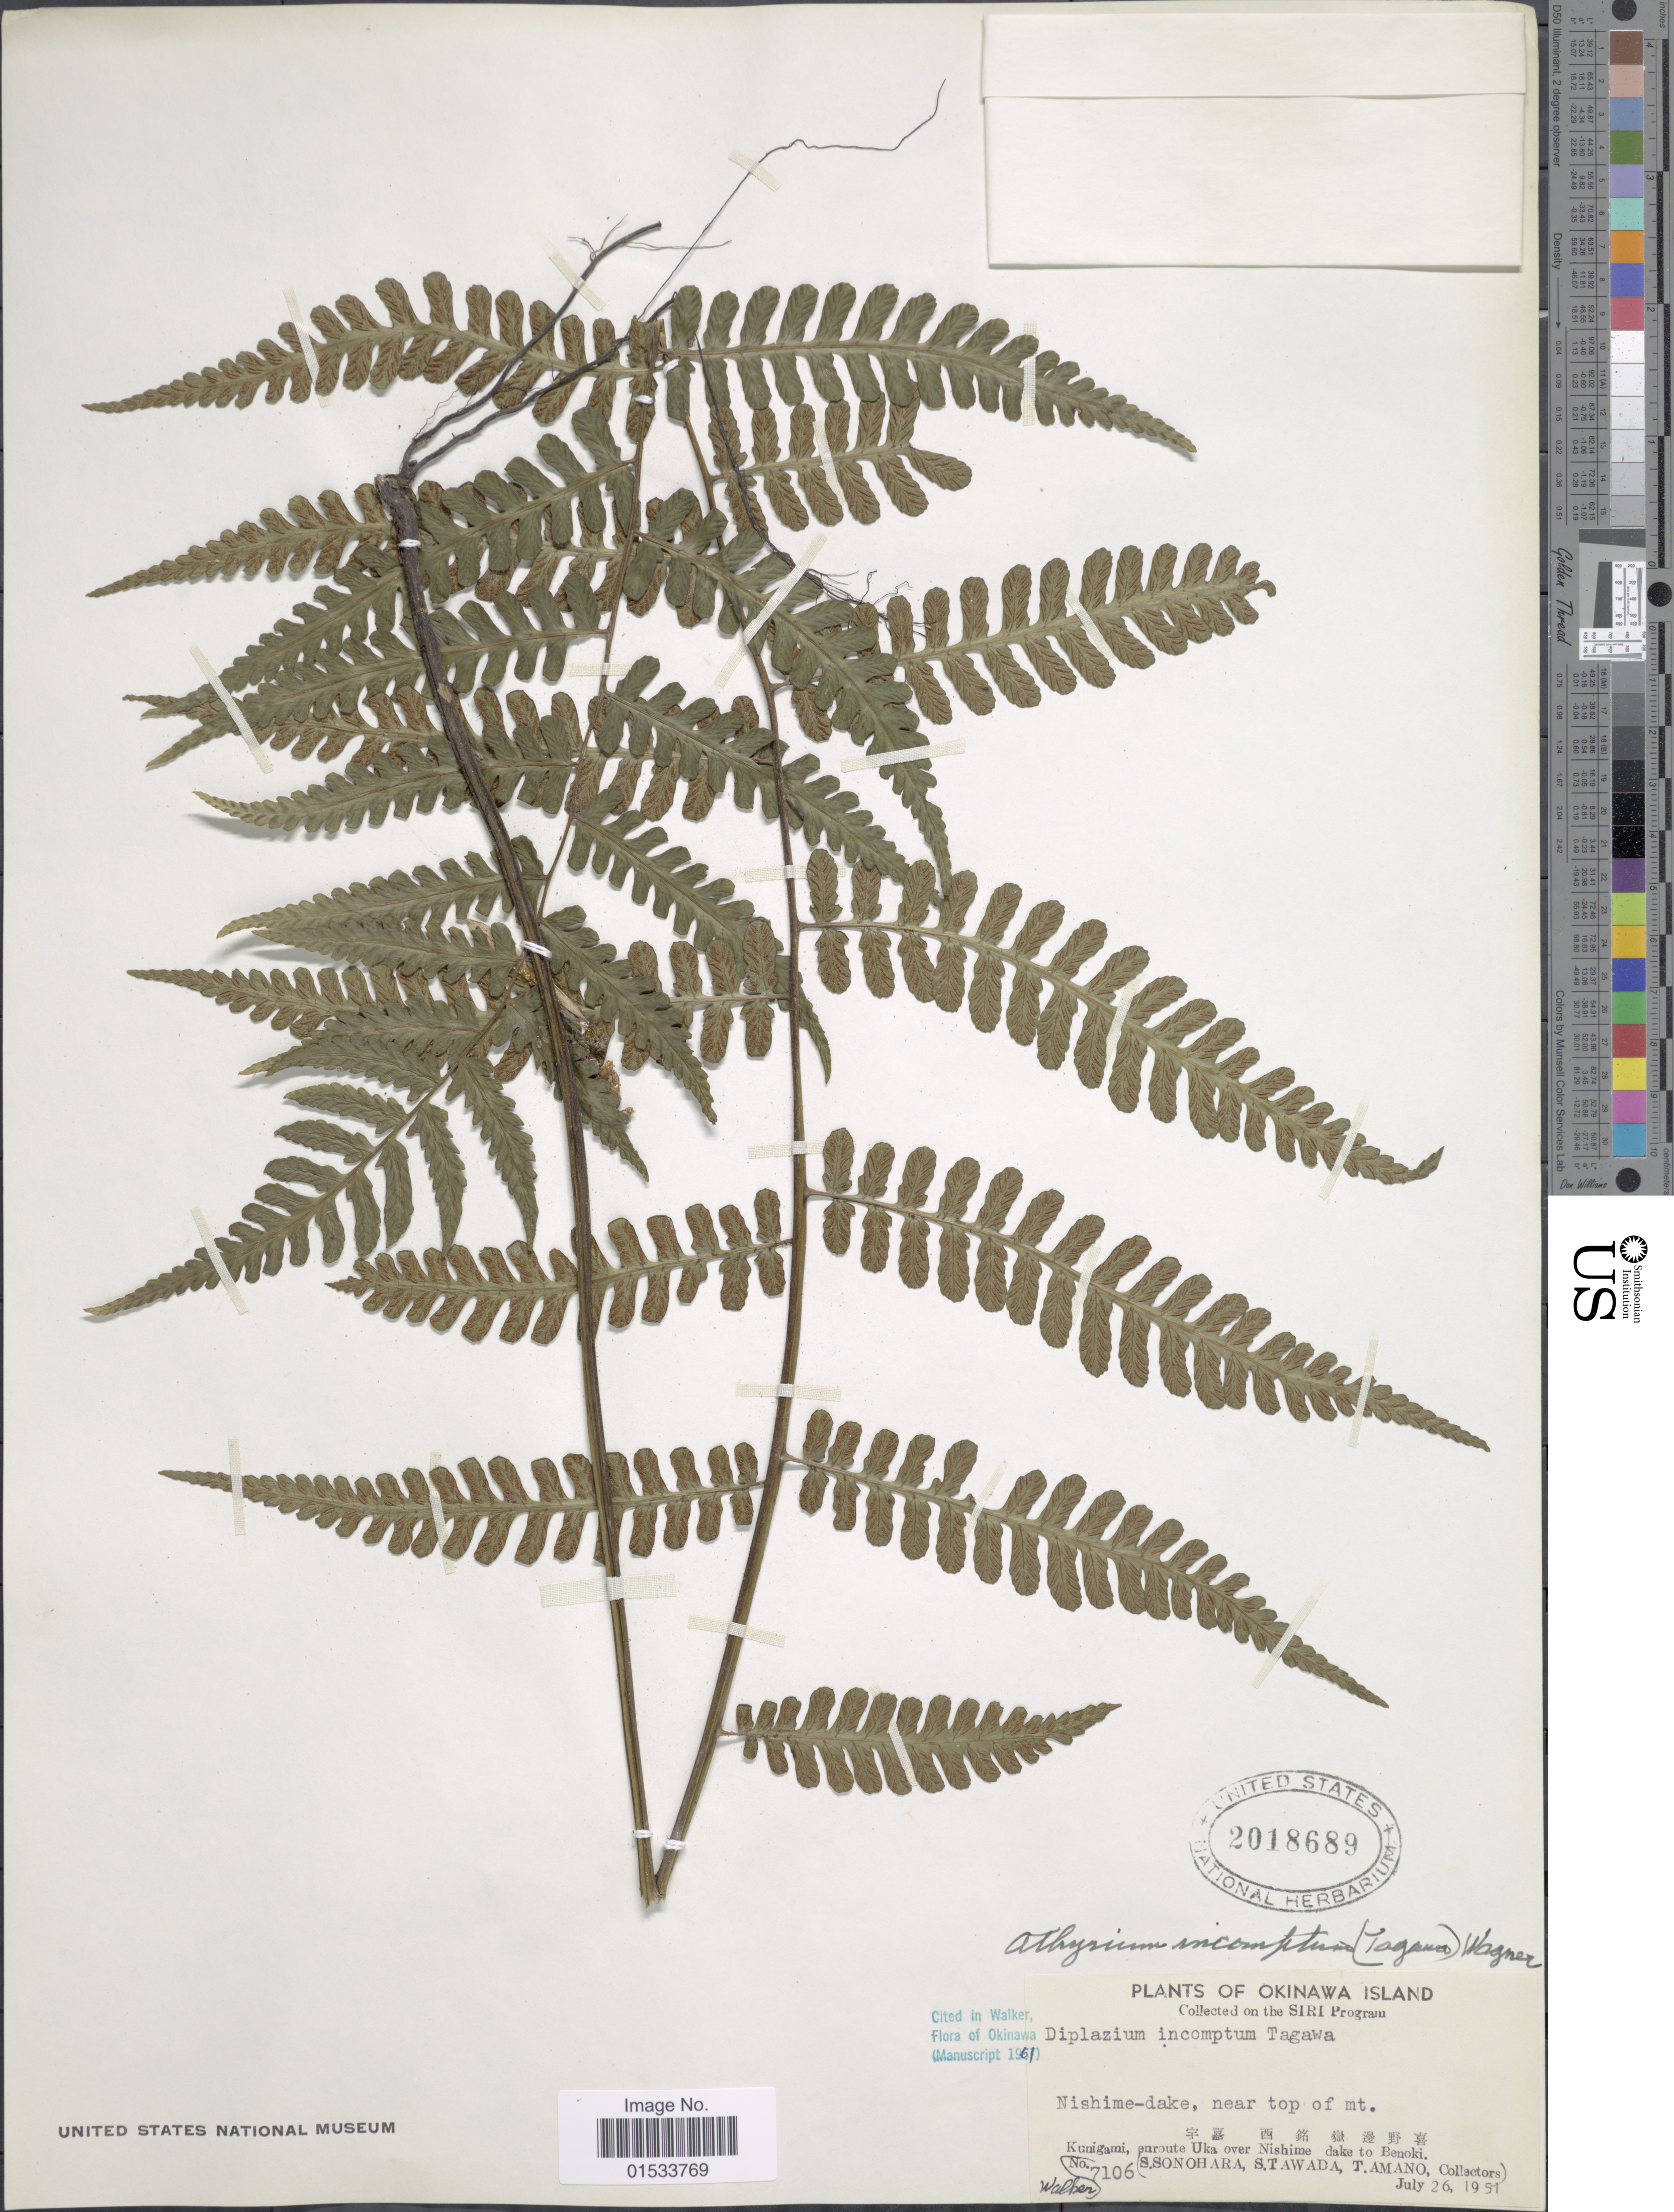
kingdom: Plantae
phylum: Tracheophyta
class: Polypodiopsida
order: Polypodiales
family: Athyriaceae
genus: Diplazium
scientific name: Diplazium incomptum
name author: Tagawa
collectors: S. Sonohara, S. Tawada & T. Amano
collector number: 7106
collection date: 1951-07-26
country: Japan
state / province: Okinawa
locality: Nishime-dake, near top of mt., Kunigami, enroute Uka over Nishime-dake to Benoki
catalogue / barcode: US 2018689